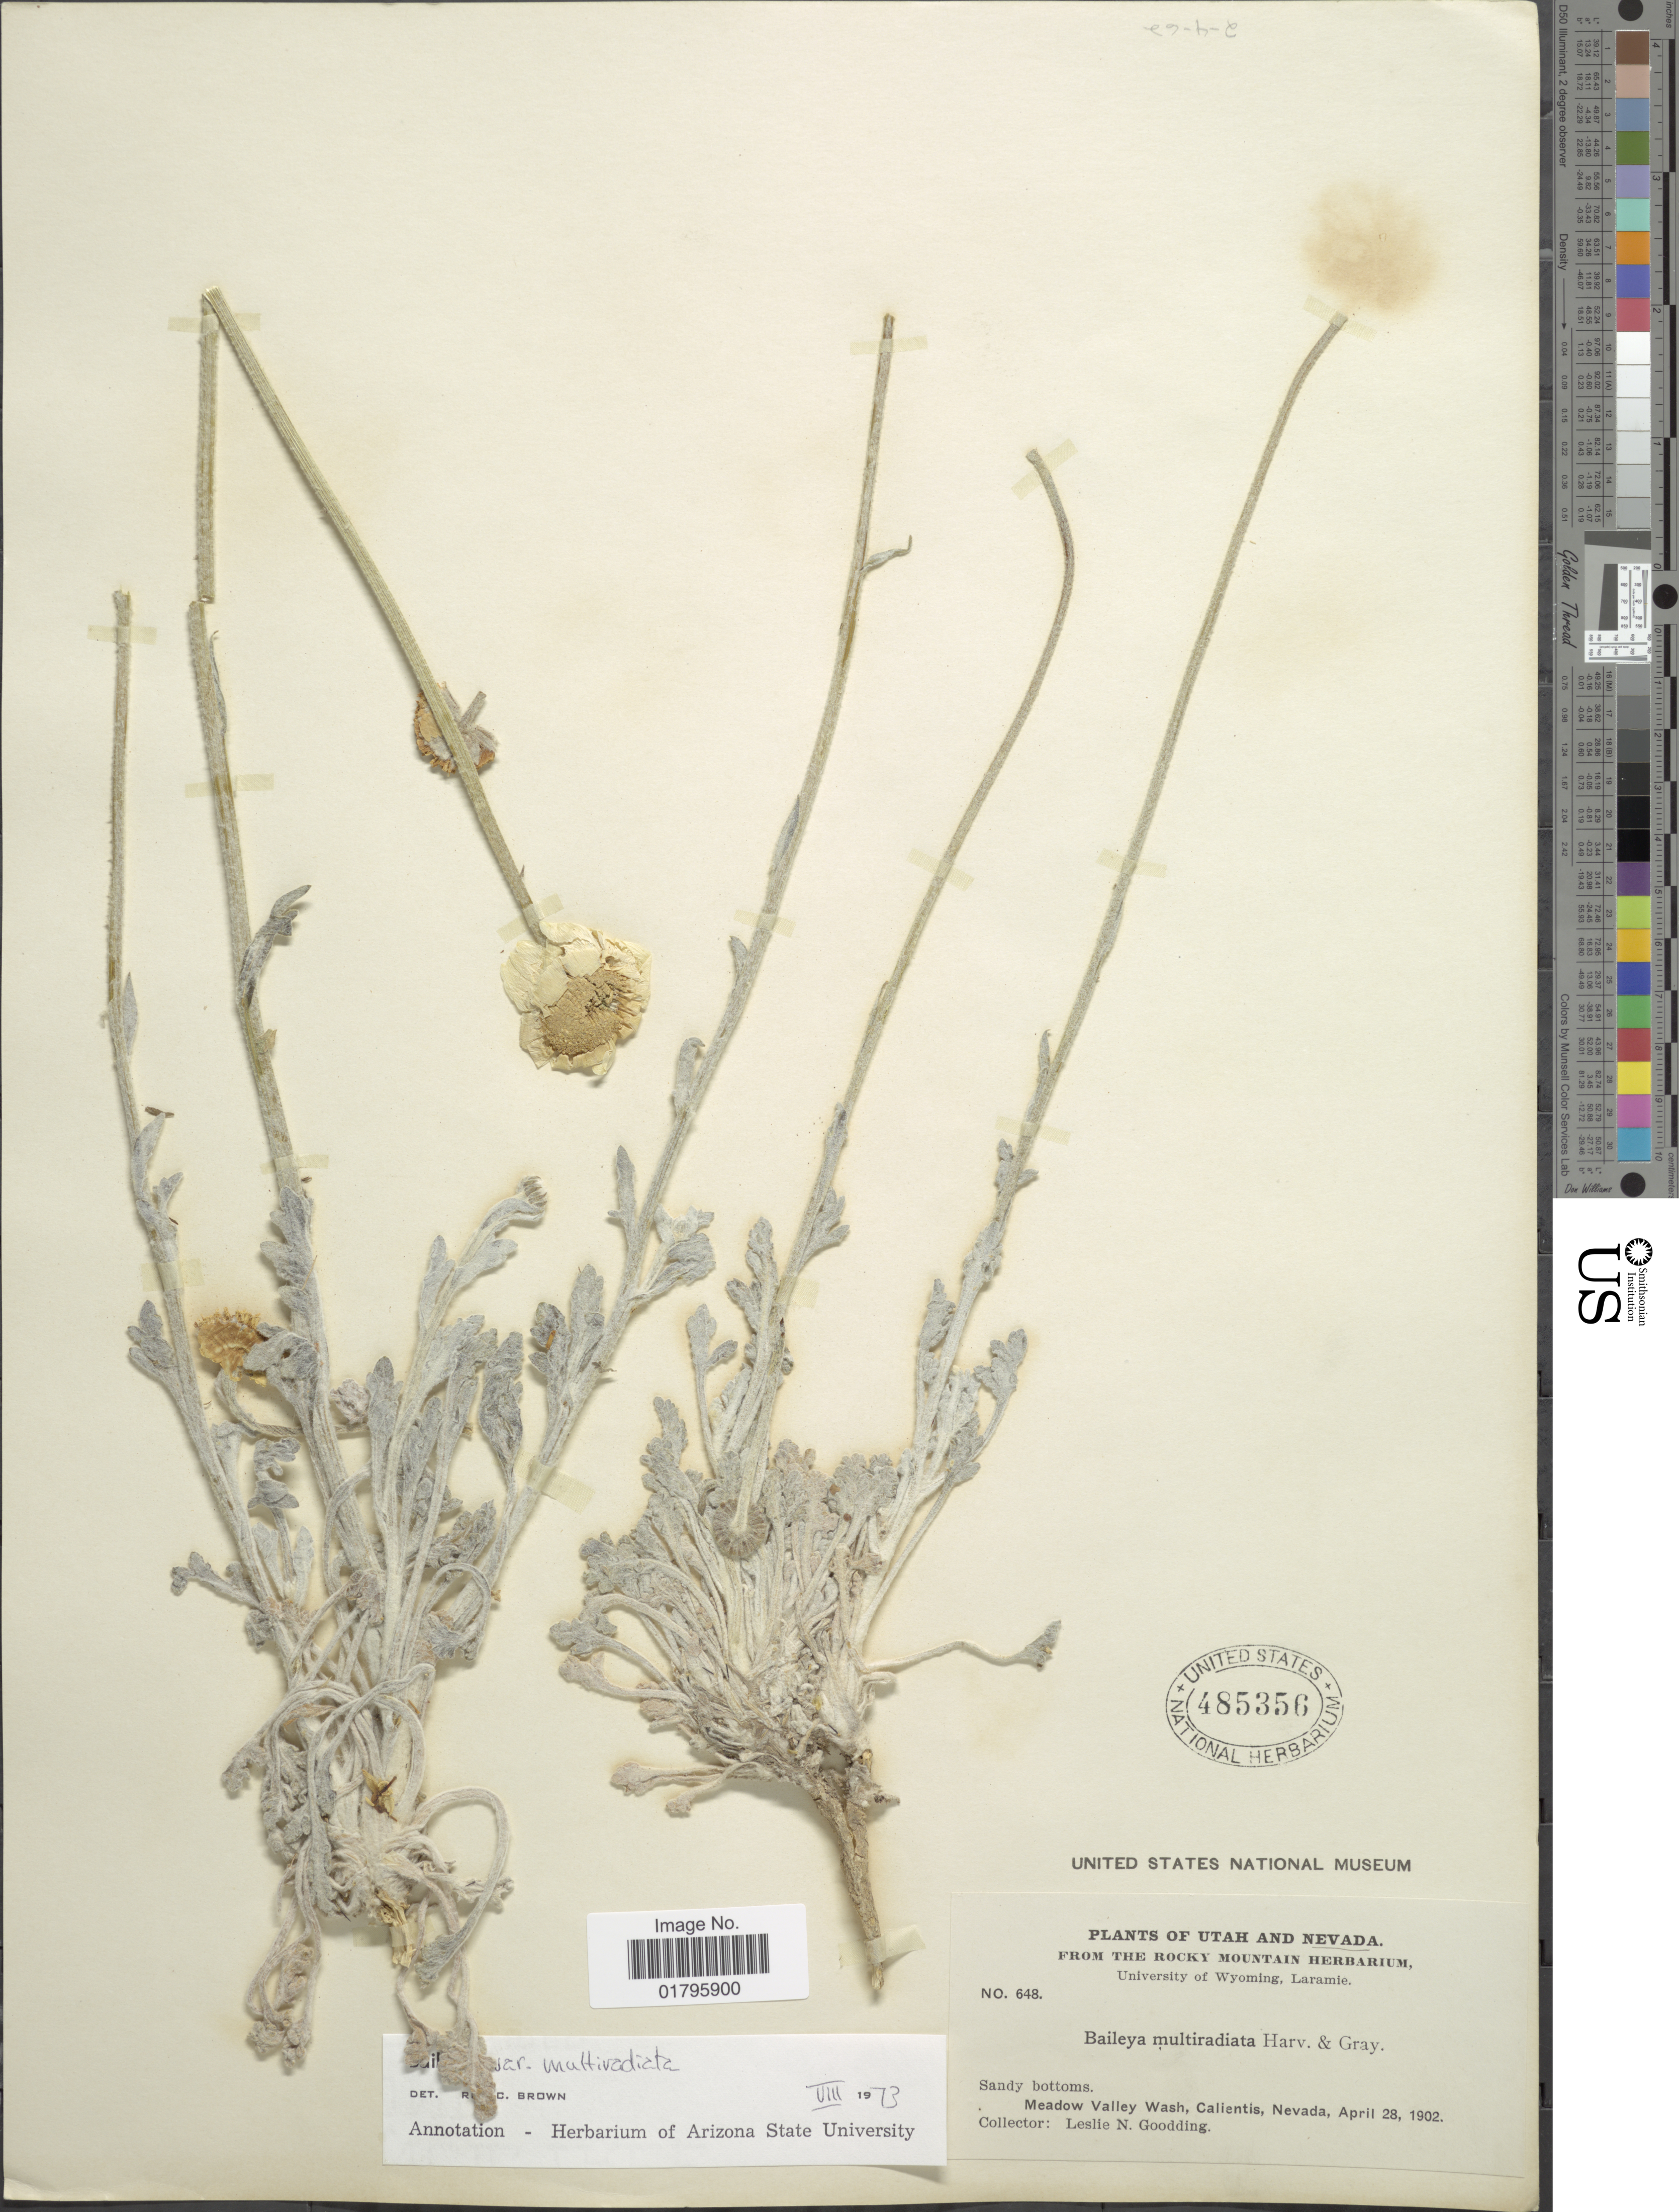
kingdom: Plantae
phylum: Tracheophyta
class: Magnoliopsida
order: Asterales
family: Asteraceae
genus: Baileya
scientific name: Baileya multiradiata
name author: Harv. & A. Gray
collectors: L. N. Goodding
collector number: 648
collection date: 1902-04-28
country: United States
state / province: Nevada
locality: Rocky Mountains Meadow valley Wash, Calientas, Nevada.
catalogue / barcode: US 485356